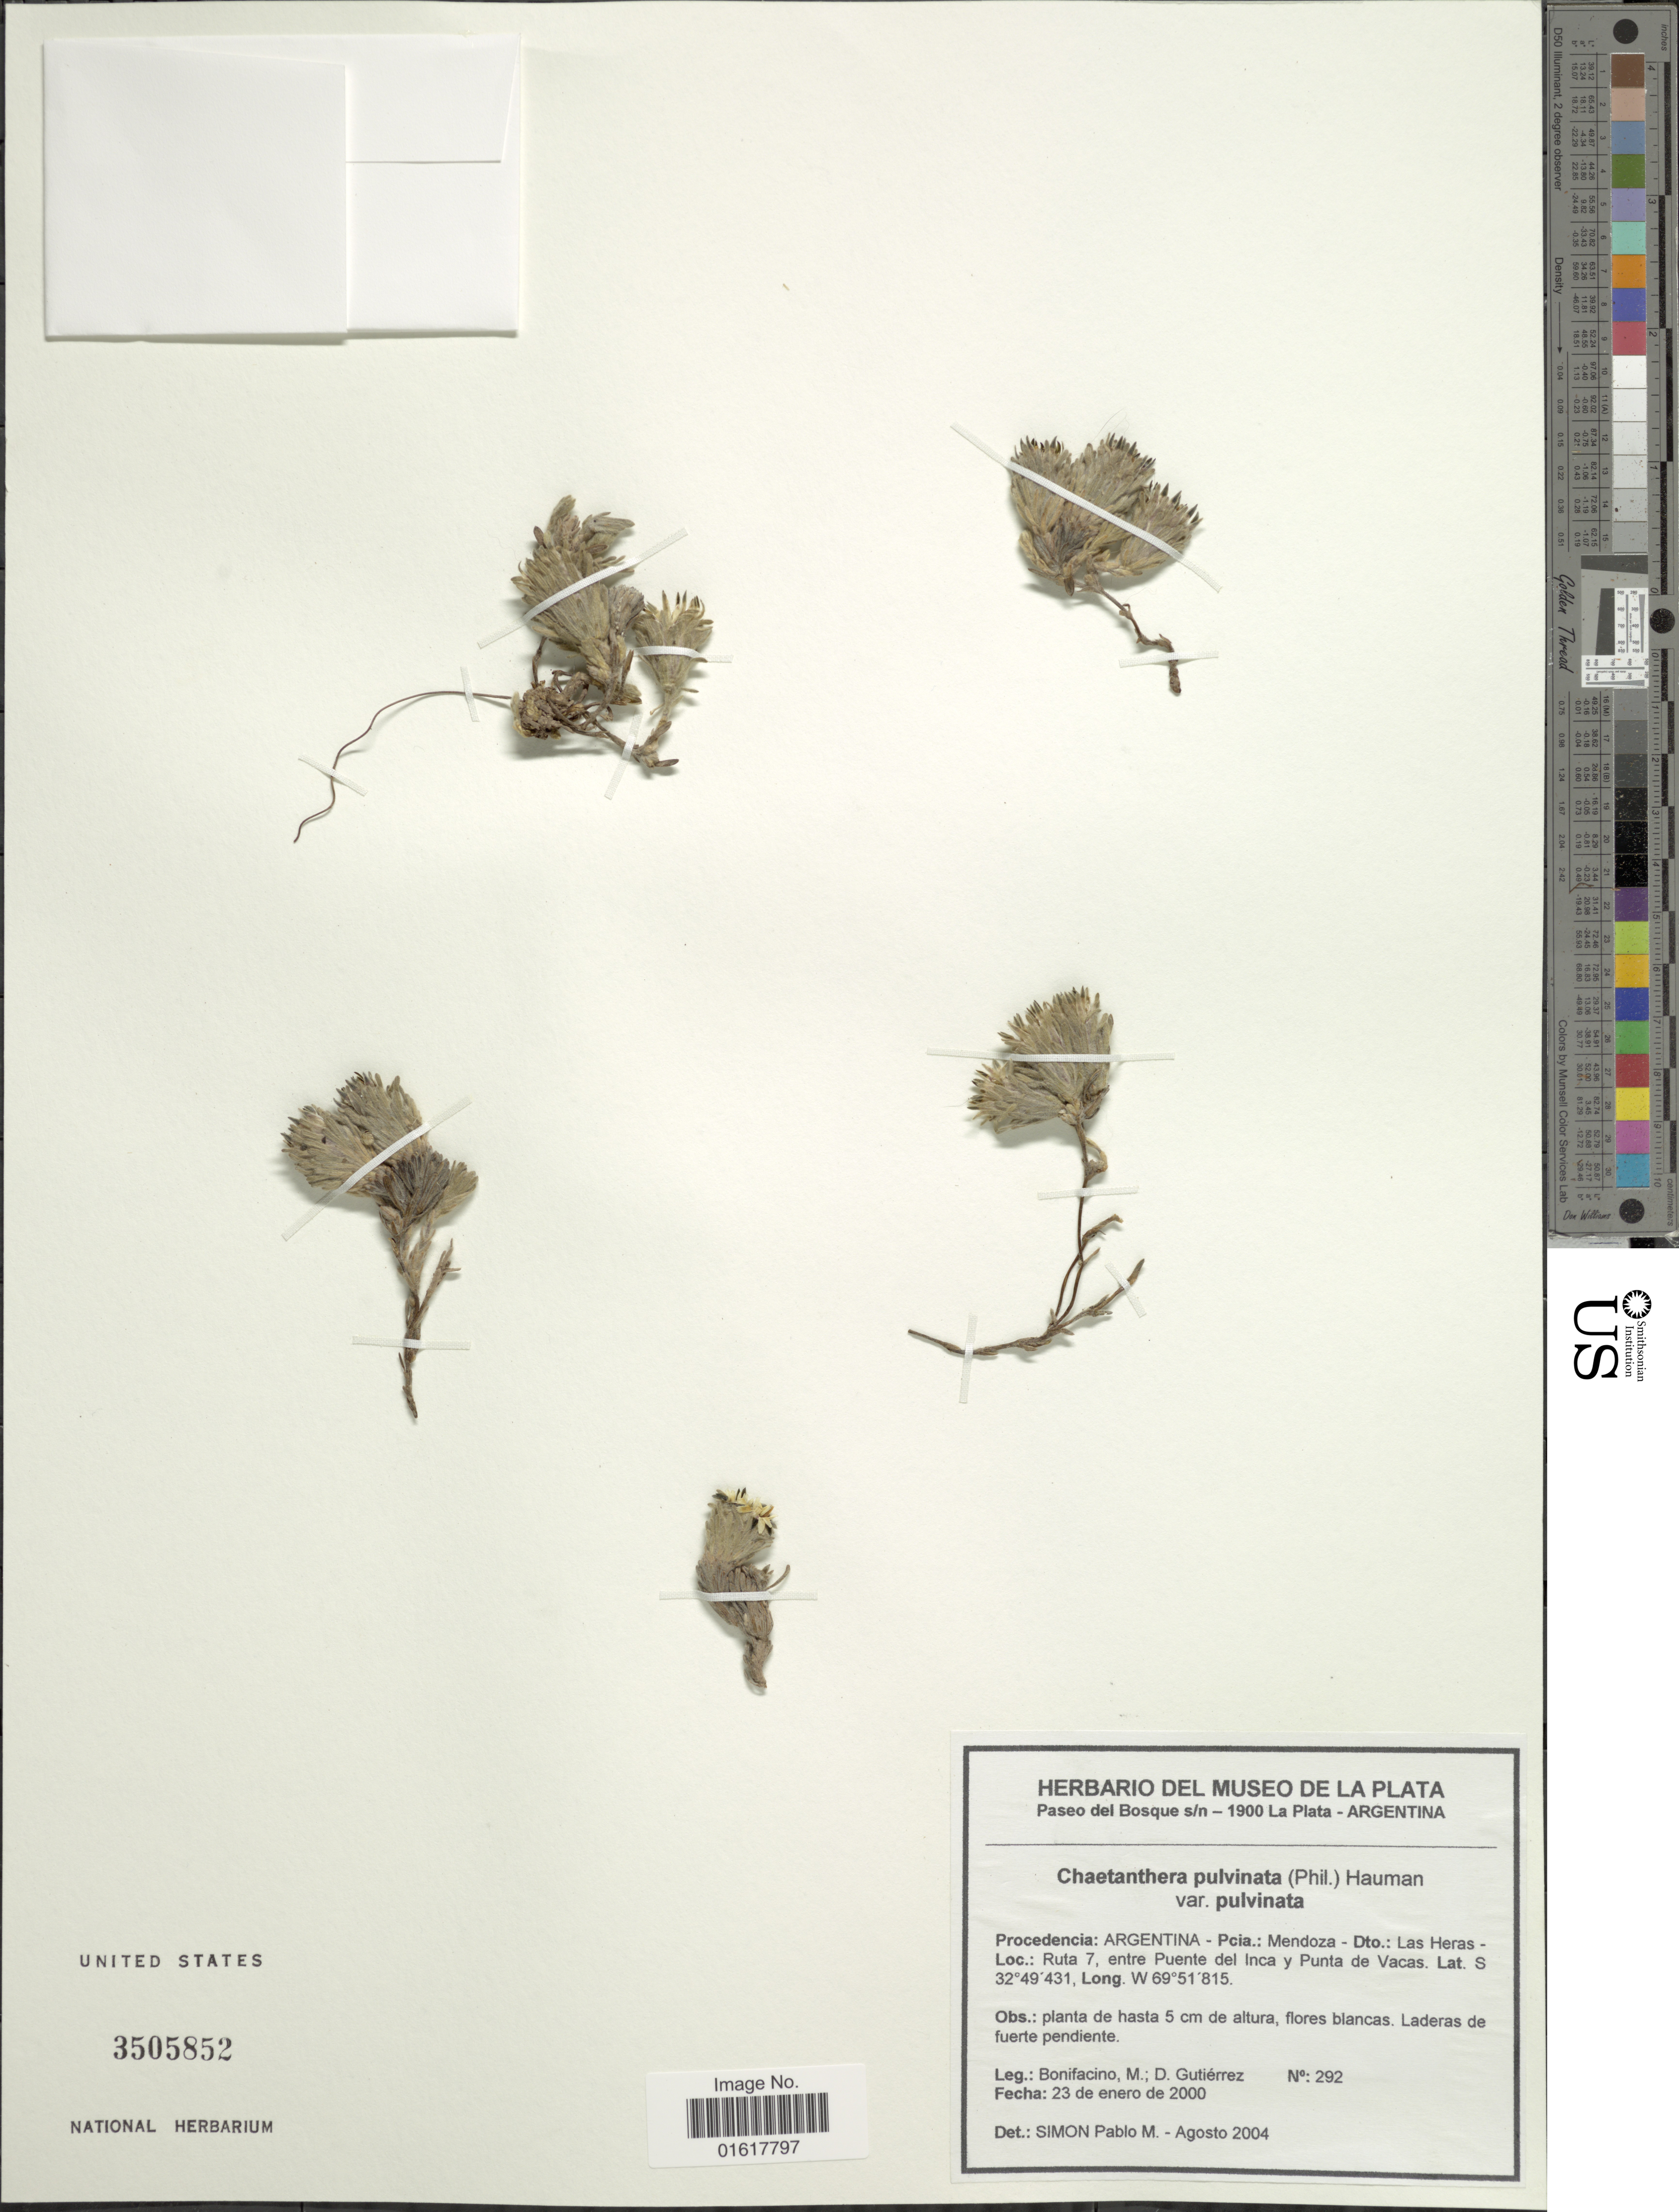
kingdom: Plantae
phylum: Tracheophyta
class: Magnoliopsida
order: Asterales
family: Asteraceae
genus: Chaetanthera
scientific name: Chaetanthera pulvinata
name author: (Phil.) Hauman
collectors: M. Bonifacino & D. G. Gutiérrez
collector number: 0292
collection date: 2000-01-23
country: Argentina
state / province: Mendoza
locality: Dto.: Las Heras - Ruta 7, entre Puente del Inca y Punta de Vacas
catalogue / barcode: US 3505852